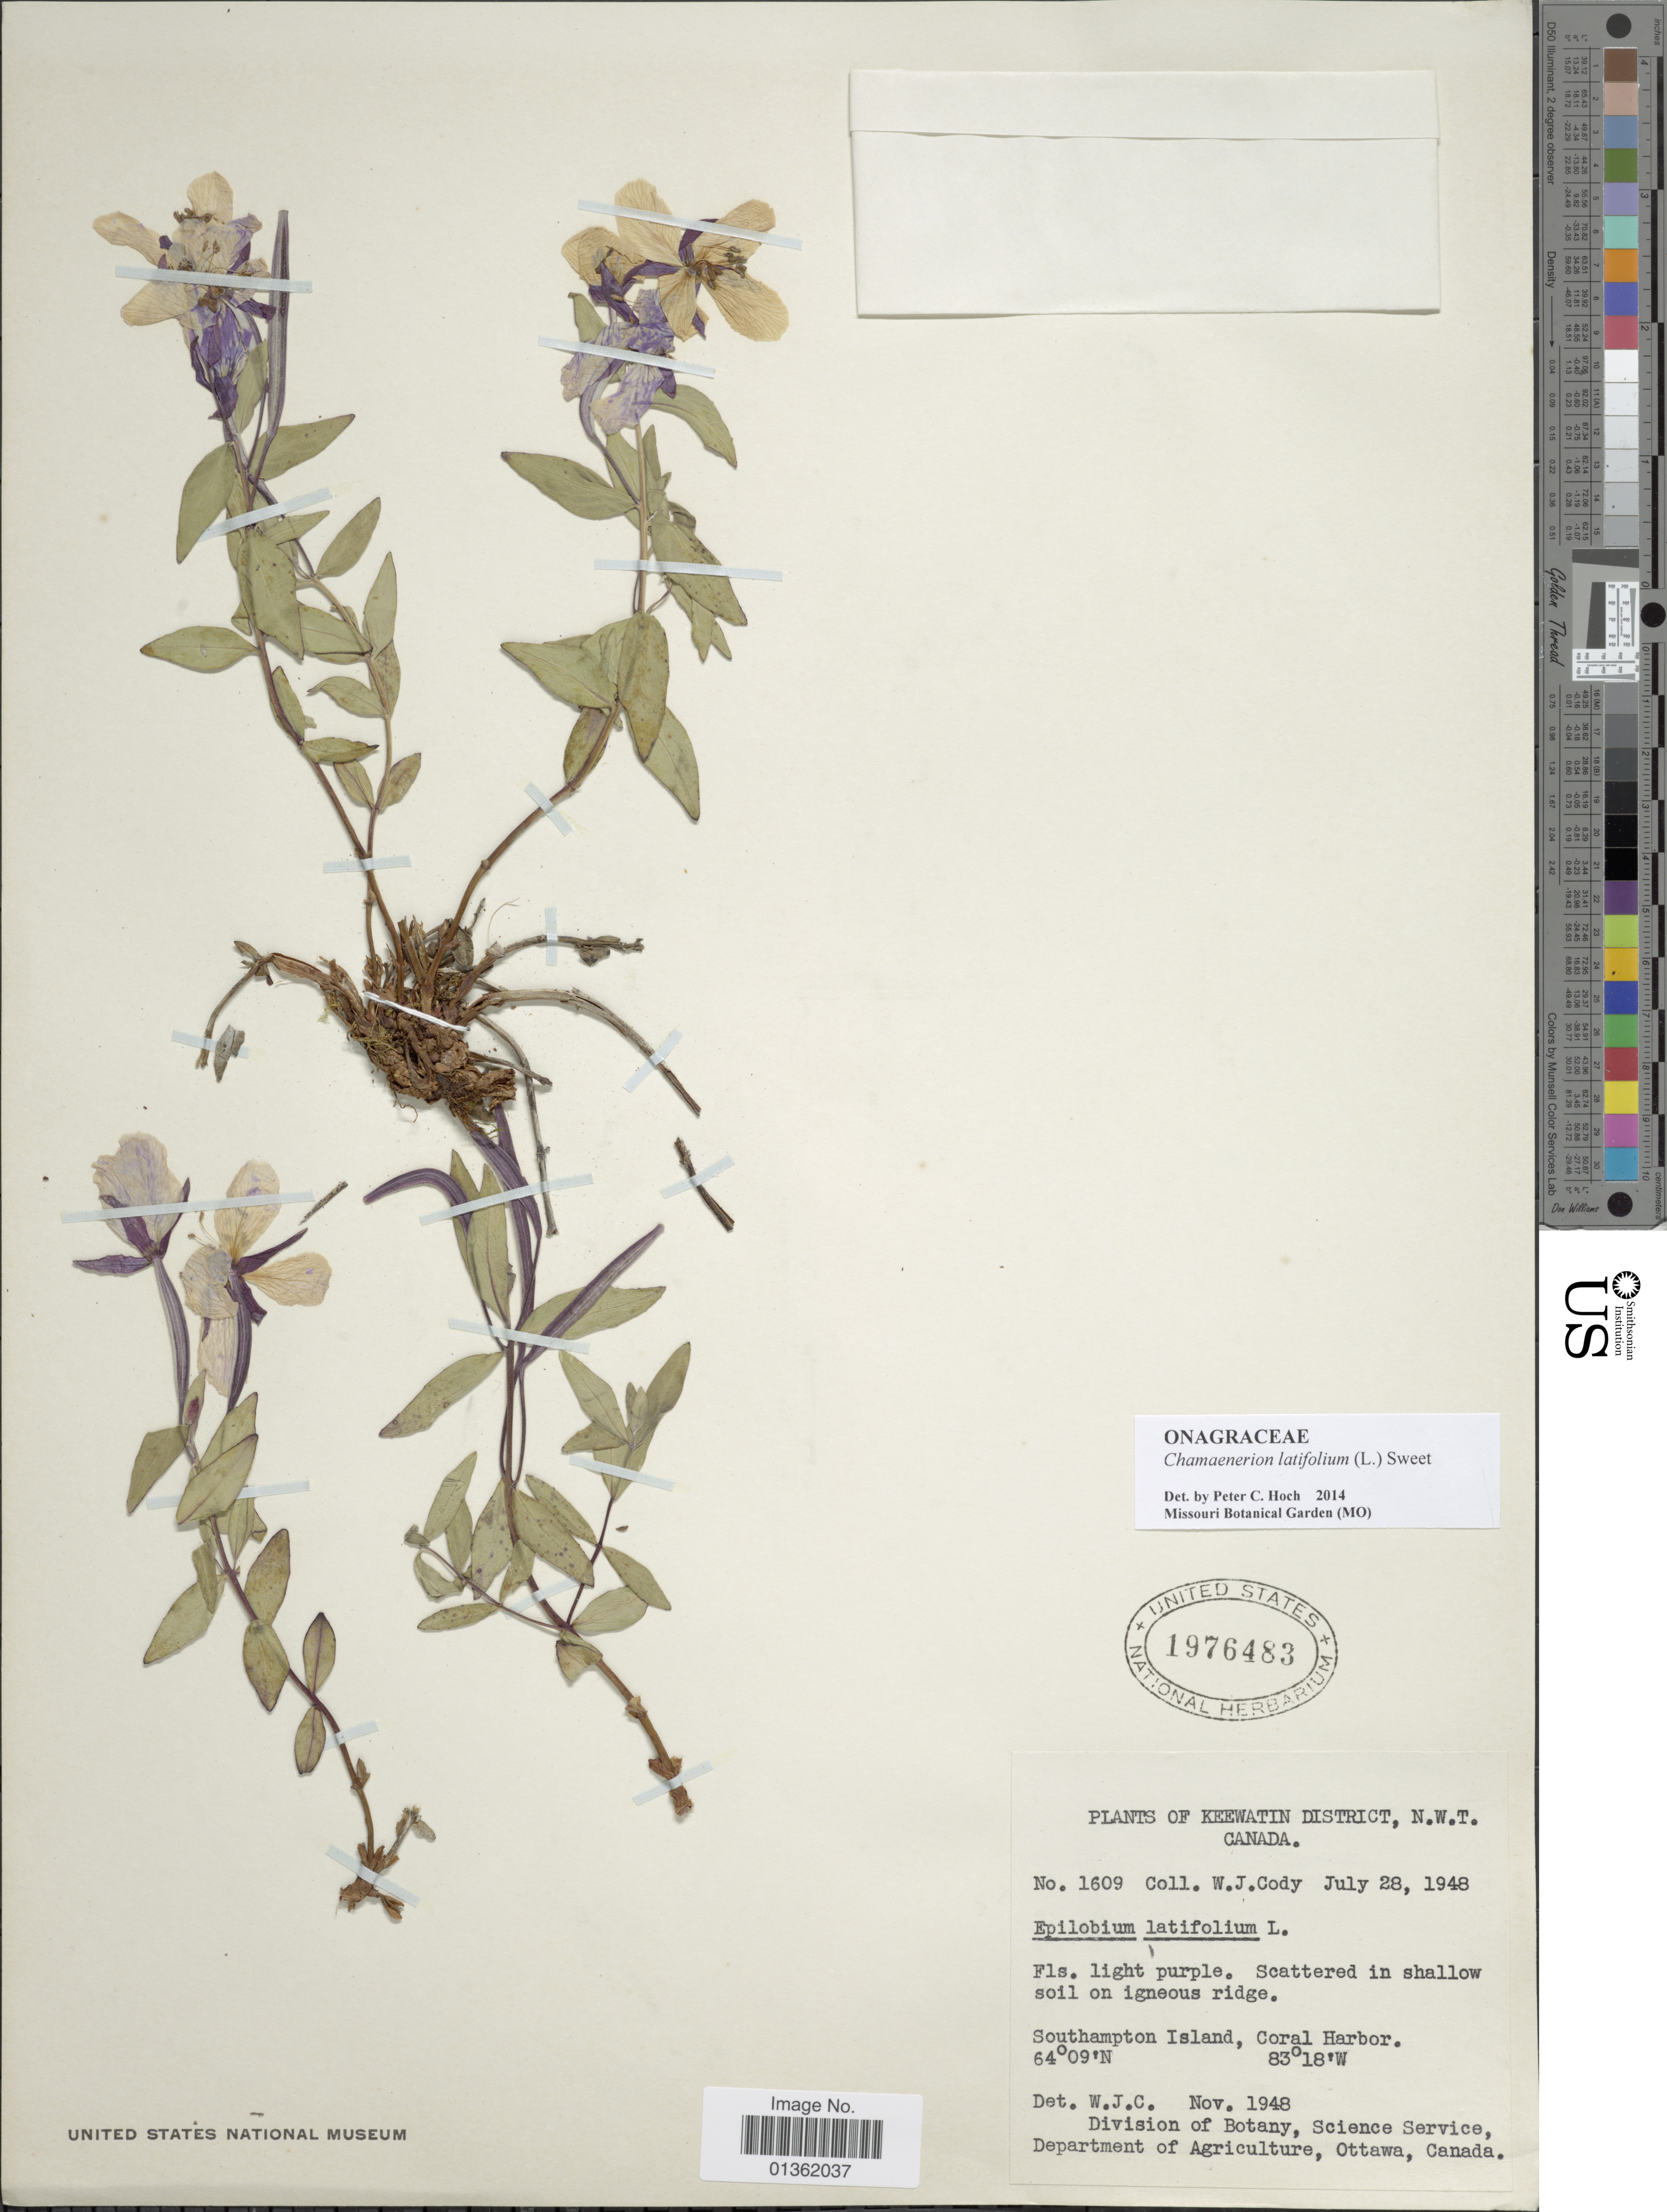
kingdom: Plantae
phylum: Tracheophyta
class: Magnoliopsida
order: Myrtales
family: Onagraceae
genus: Chamaenerion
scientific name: Chamaenerion latifolium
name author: (L.) Th. Fr. & Lange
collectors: W. Cody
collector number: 1609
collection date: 1948-07-28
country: Canada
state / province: Northwest Territories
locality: Keewatin District, N.W.T. Southampton Island, Coral Harbor.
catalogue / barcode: US 1976483